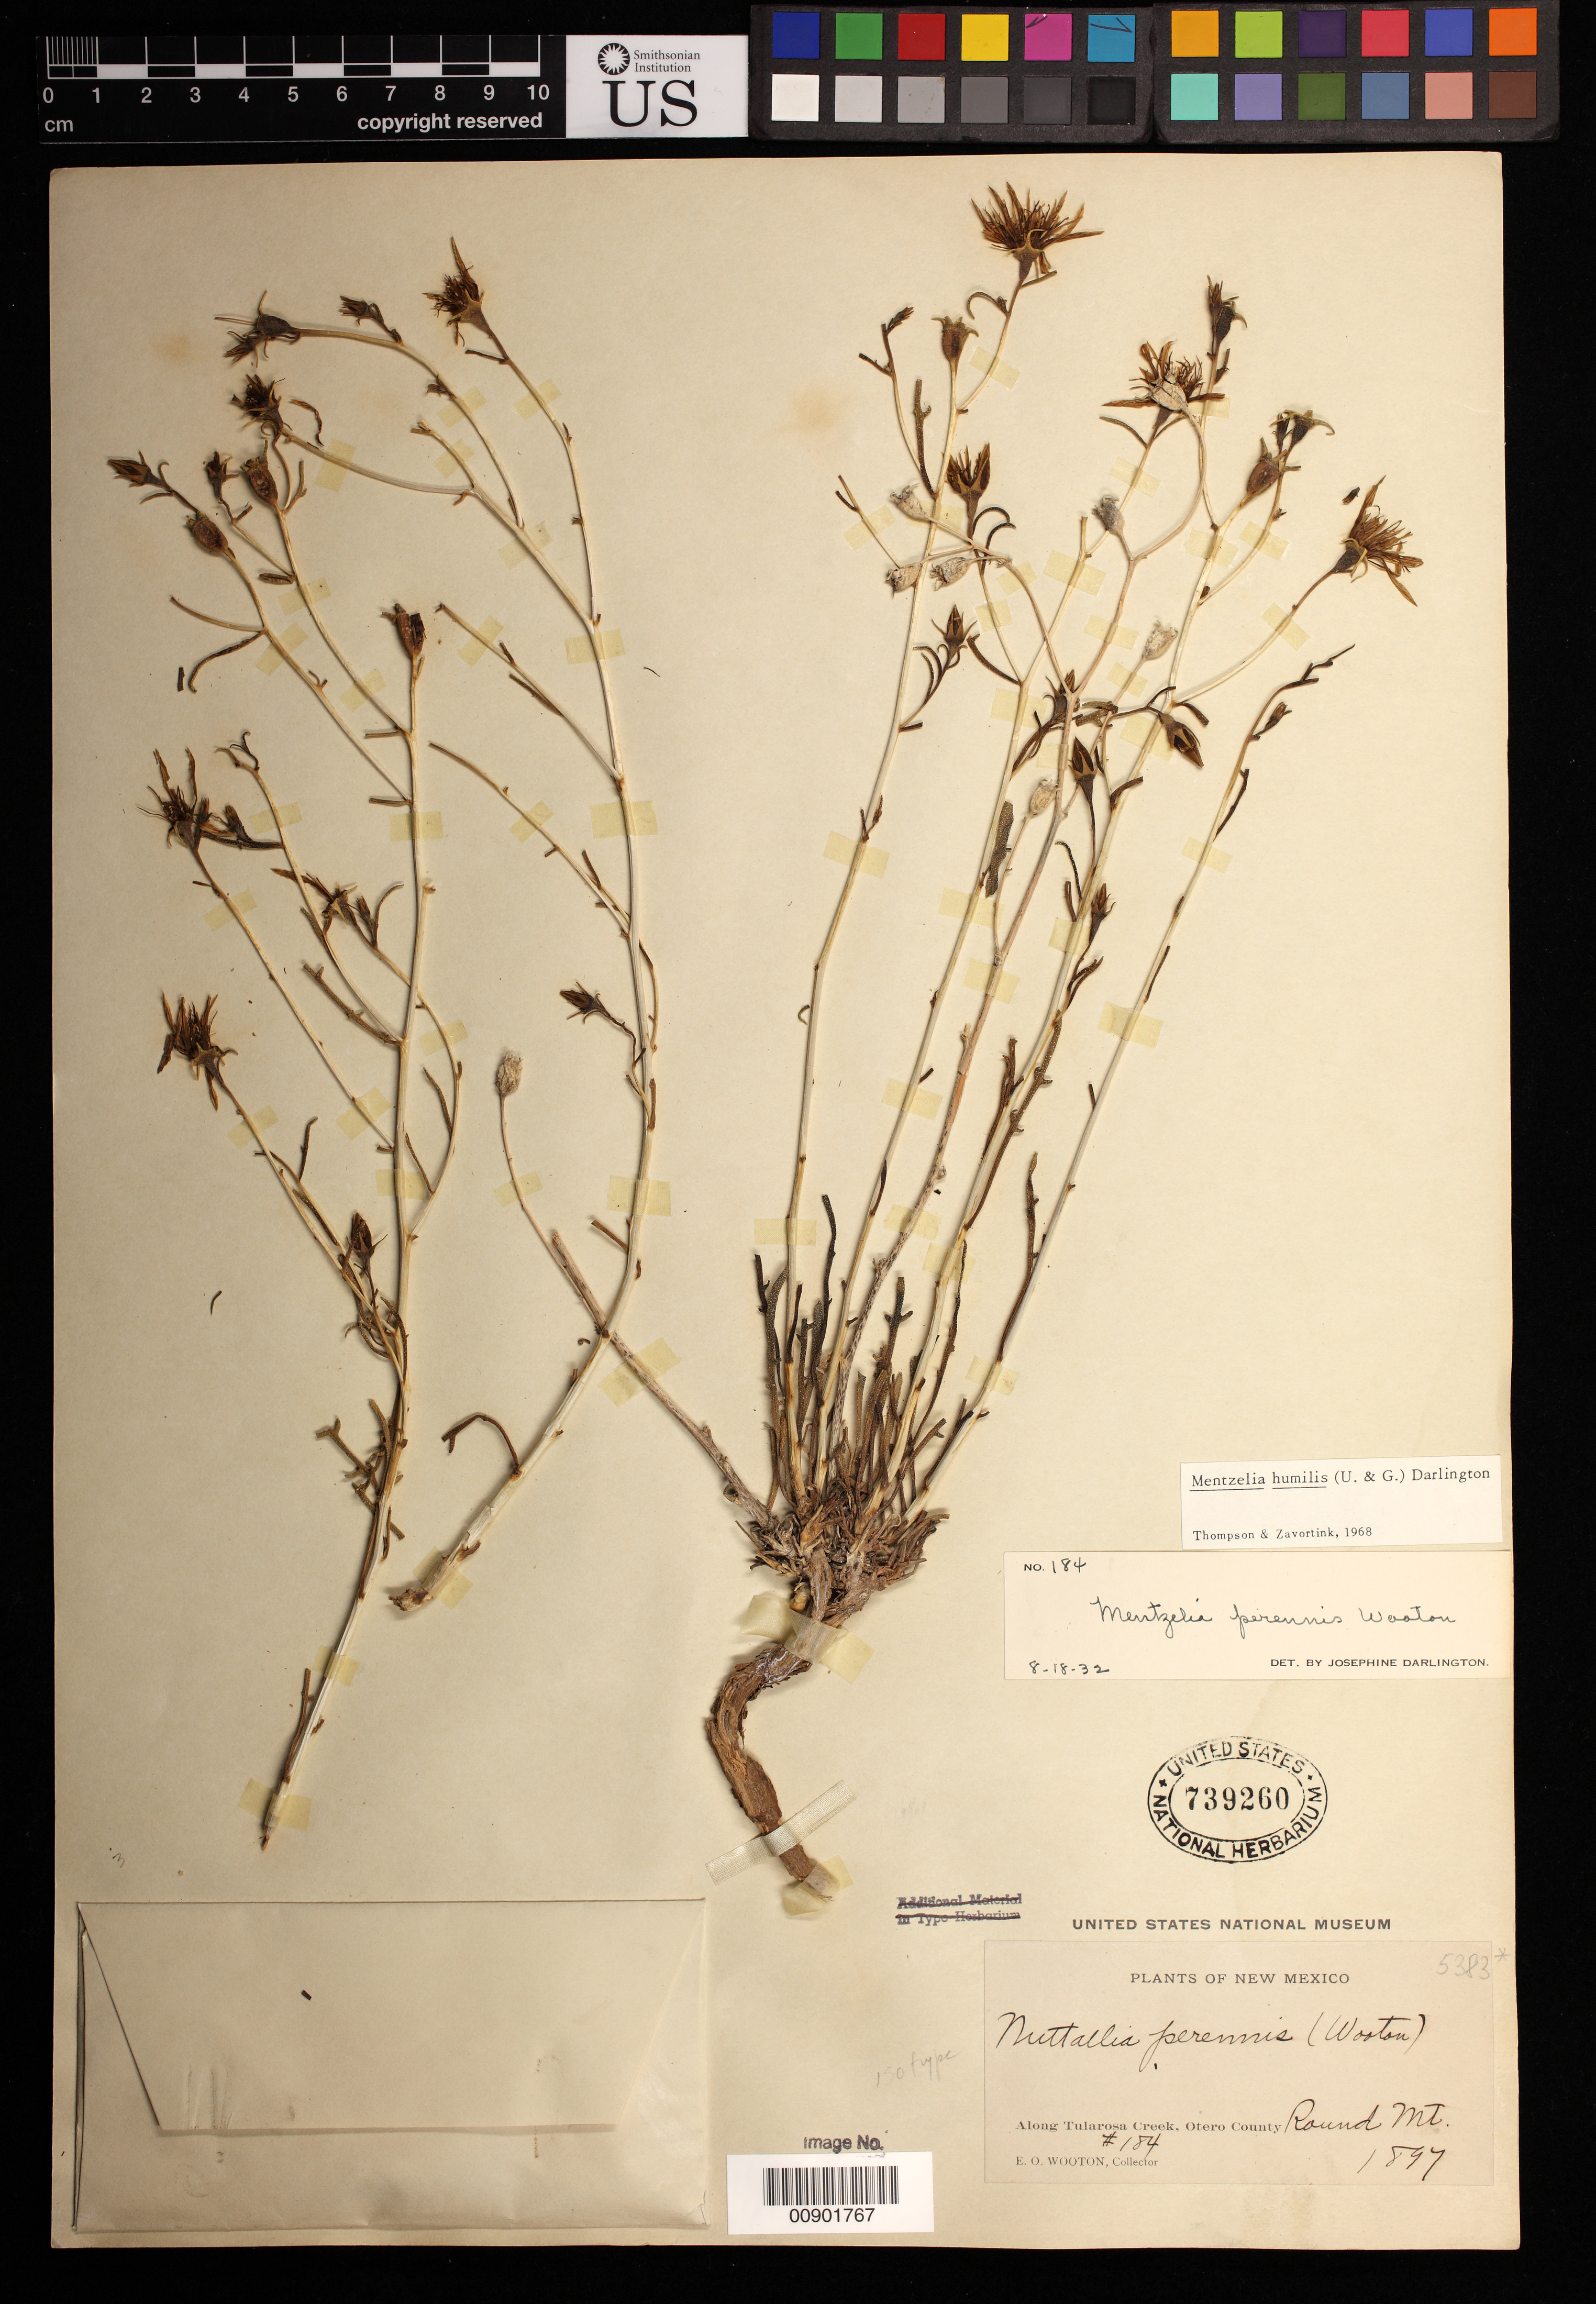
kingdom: Plantae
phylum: Tracheophyta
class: Magnoliopsida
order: Cornales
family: Loasaceae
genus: Mentzelia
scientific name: Mentzelia perennis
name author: Wooton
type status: Type Collection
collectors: E. O. Wooton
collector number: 184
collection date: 1897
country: United States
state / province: New Mexico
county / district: Otero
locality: Along Tularosa Creek, Otero County, Round Mt. [protologue: "Round Mountain, half way from Tularosa to the Mescalero Agency in the White mountains. July 21. Altitude 5400 feet. No. 184."]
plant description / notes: Darlington (1934 Ann. Missouri Bot. Gard. 21:154) cites "type" at US but did not annotate any of several US sheets of this collection as such; unclear whether any US sheet can be considered the holotype (or lectotype).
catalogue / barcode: US 739260